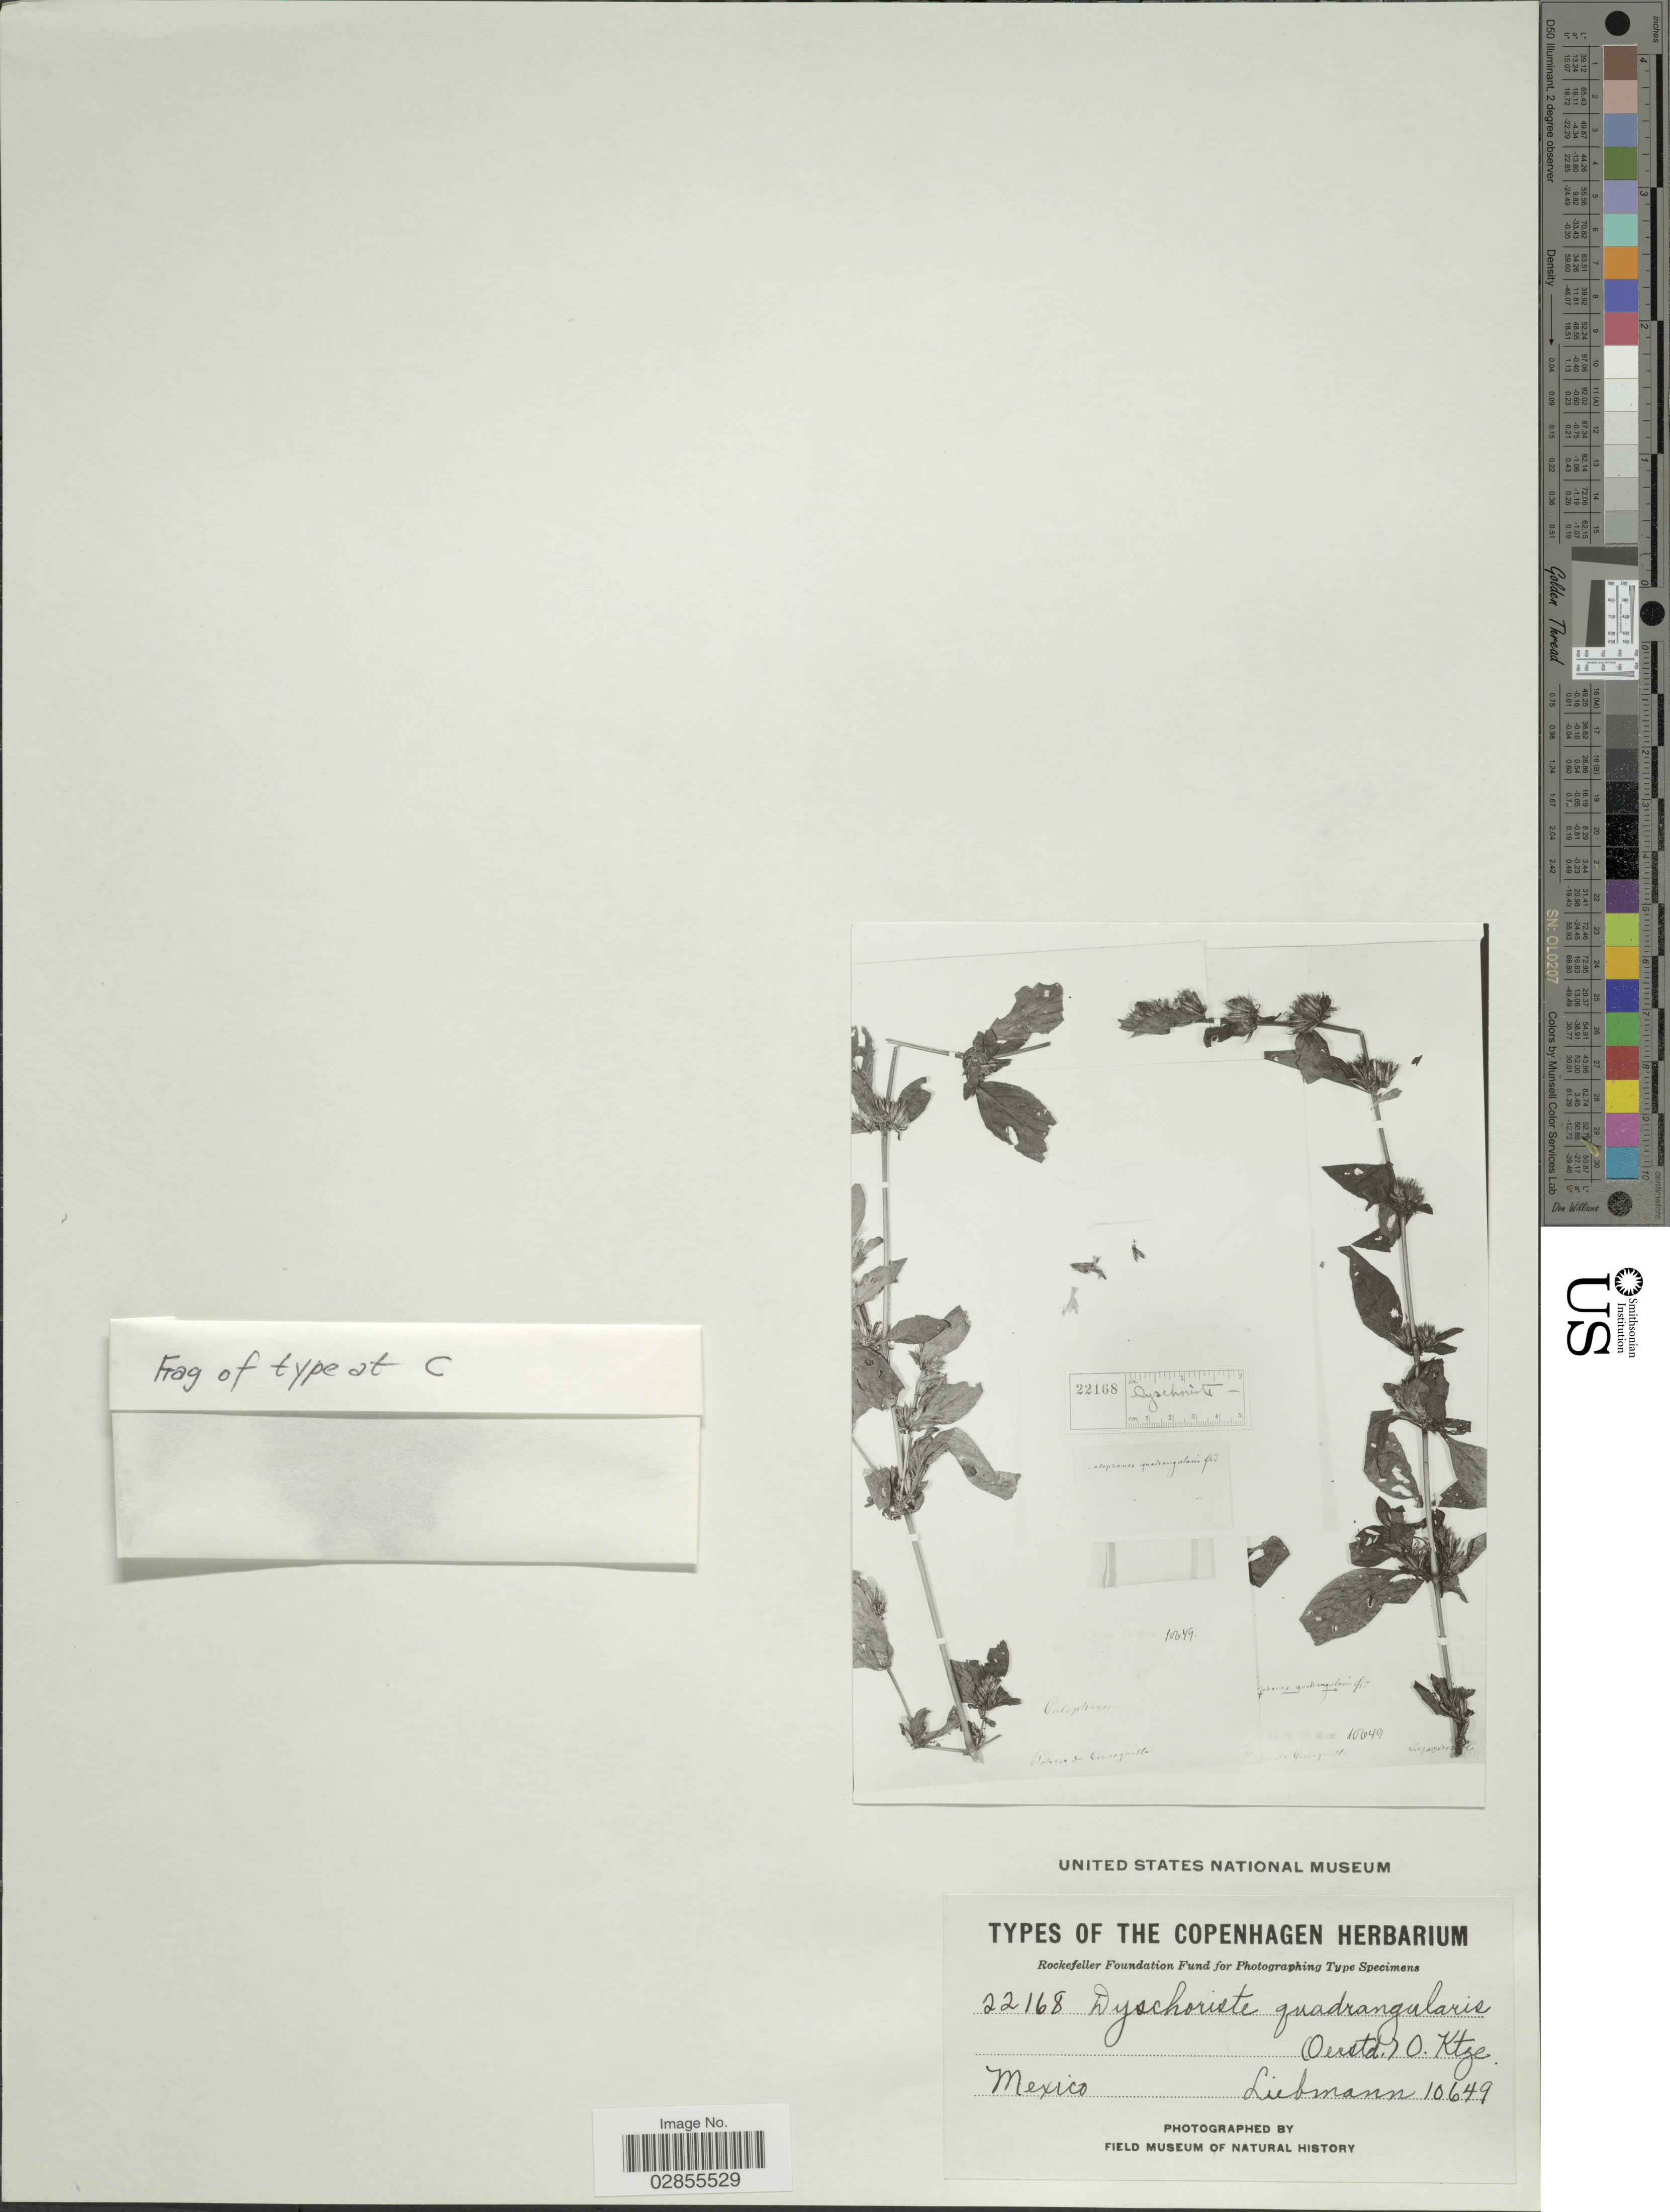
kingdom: Plantae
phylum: Tracheophyta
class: Magnoliopsida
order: Lamiales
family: Acanthaceae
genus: Dyschoriste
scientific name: Dyschoriste quadrangularis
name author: (Oerst.) Kuntze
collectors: Liebmann, --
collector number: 10649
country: Mexico